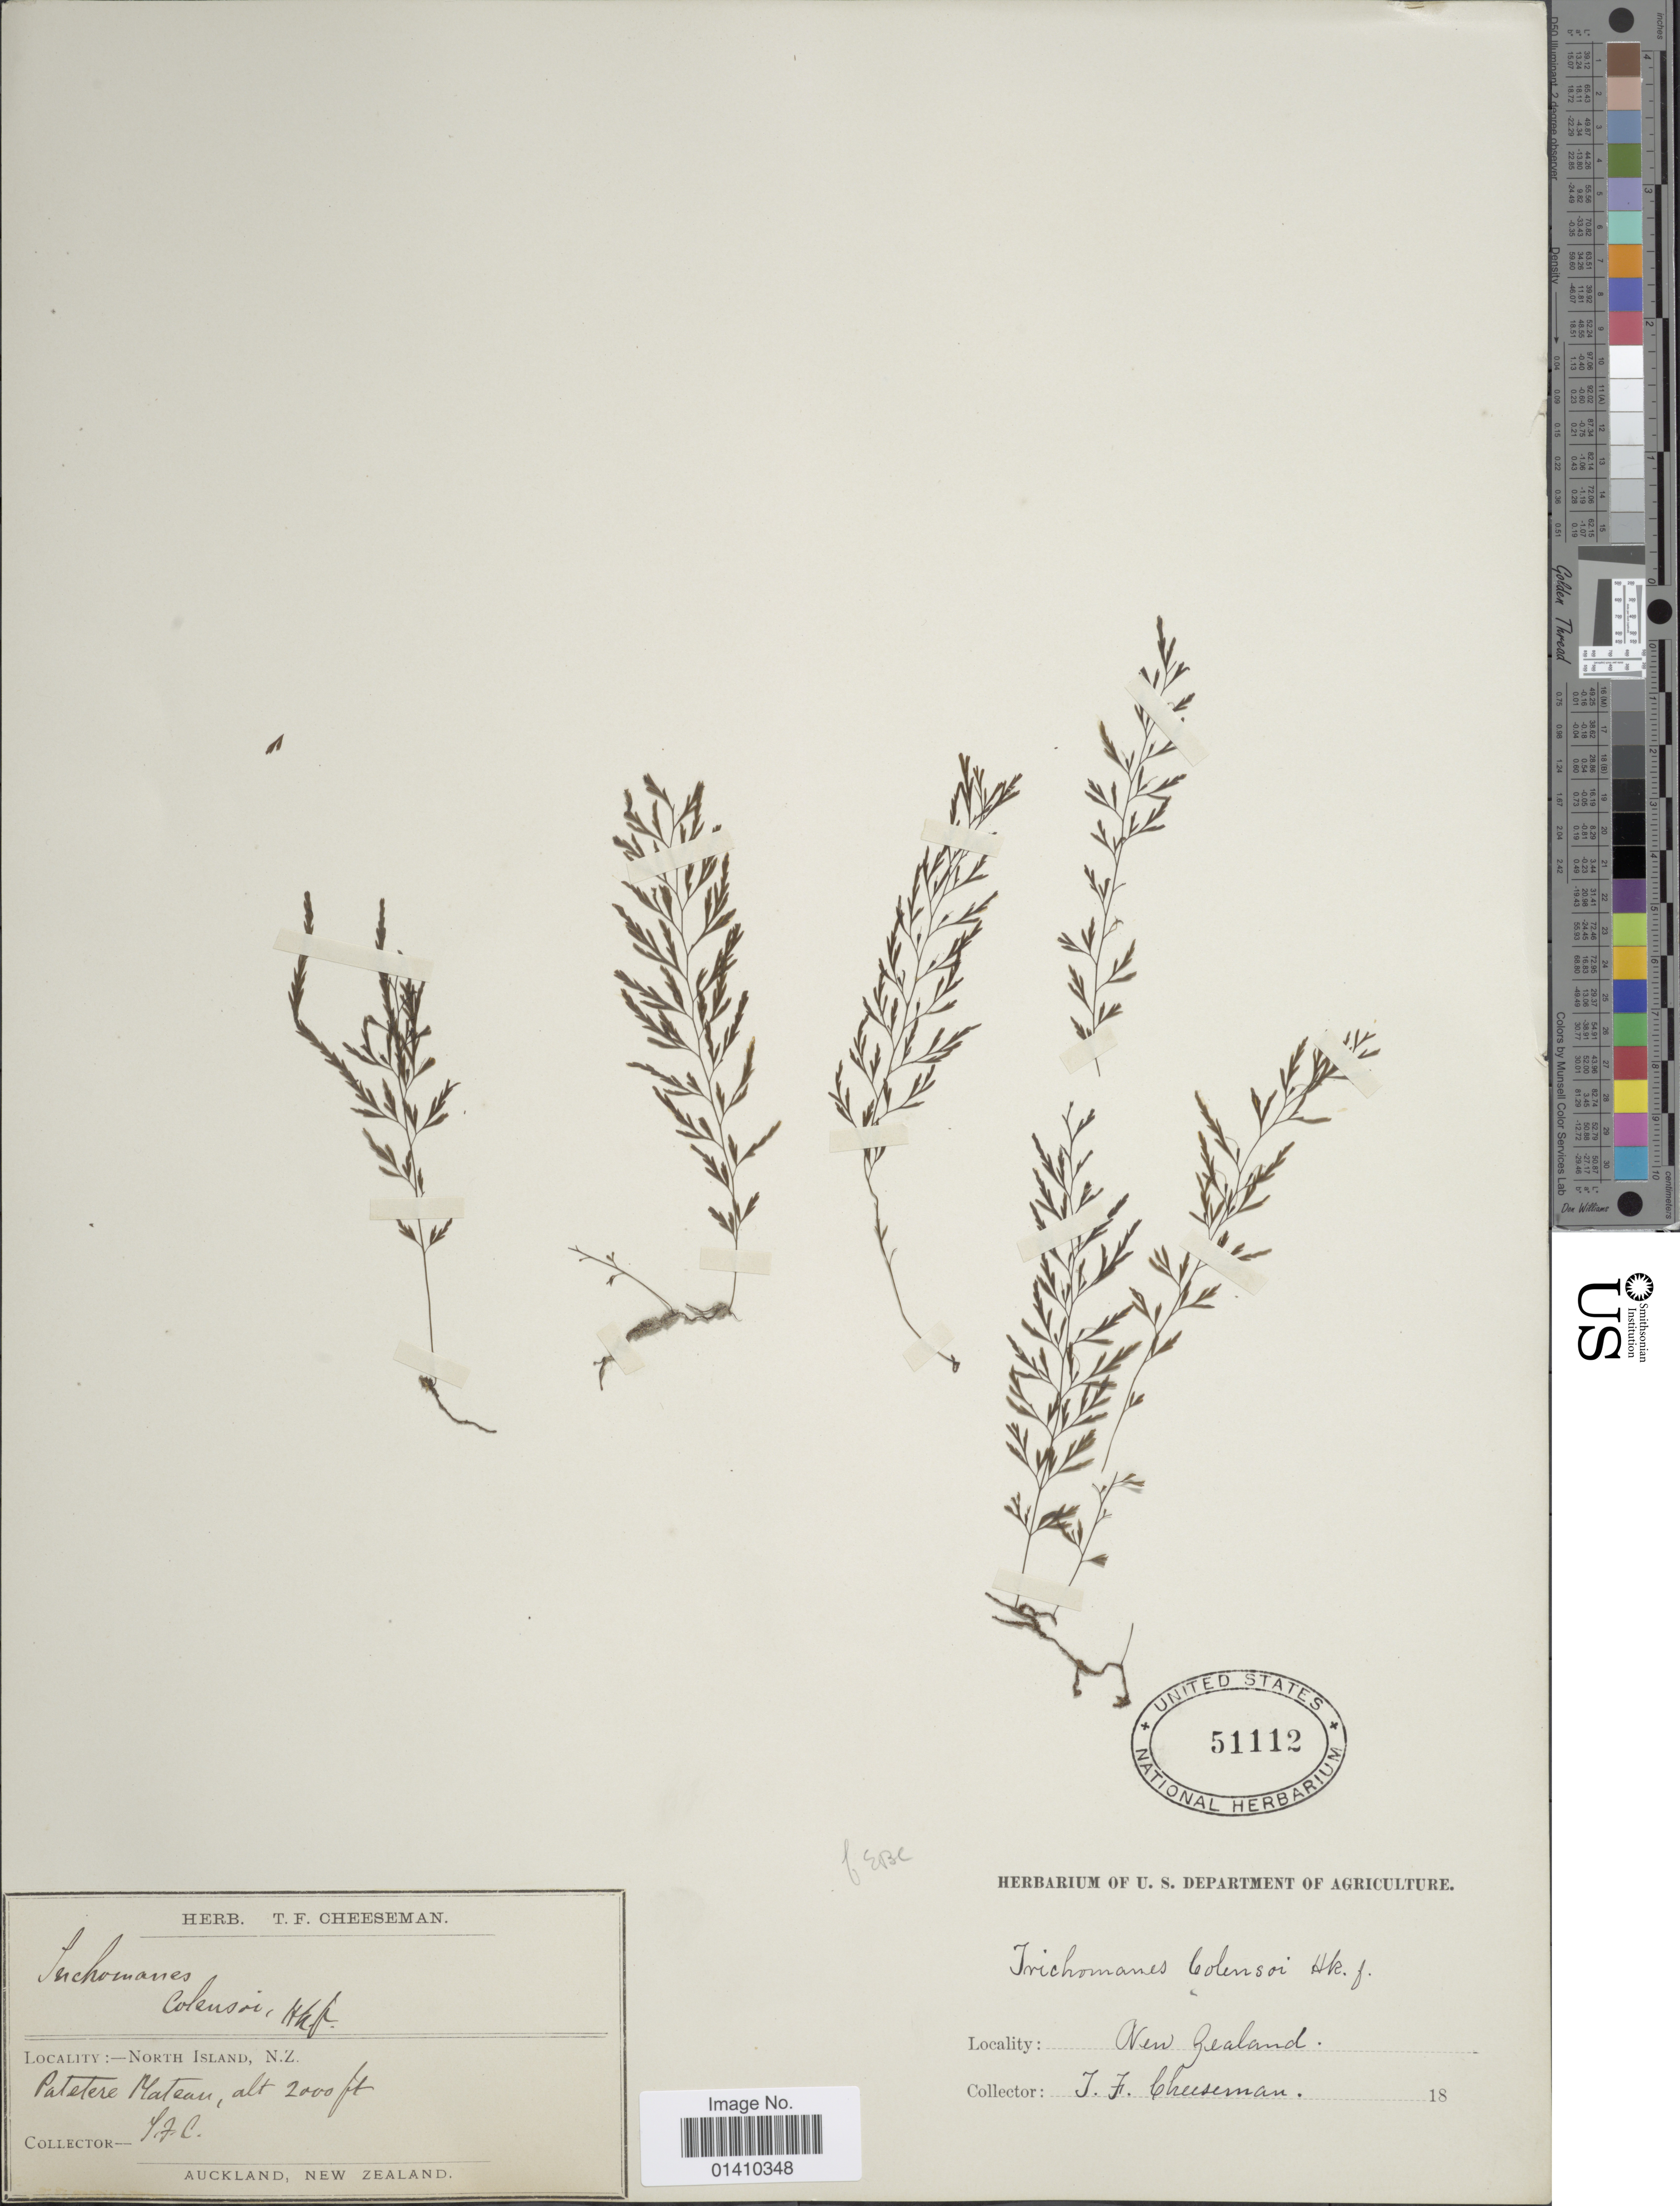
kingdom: Plantae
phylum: Tracheophyta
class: Polypodiopsida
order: Hymenophyllales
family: Hymenophyllaceae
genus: Polyphlebium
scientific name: Polyphlebium colensoi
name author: (Hook. f.) Ebihara & K. Iwats.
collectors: T. F. Cheeseman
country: New Zealand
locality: North Island, N. Z. , Patetere Plateau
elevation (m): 610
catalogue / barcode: US 51112